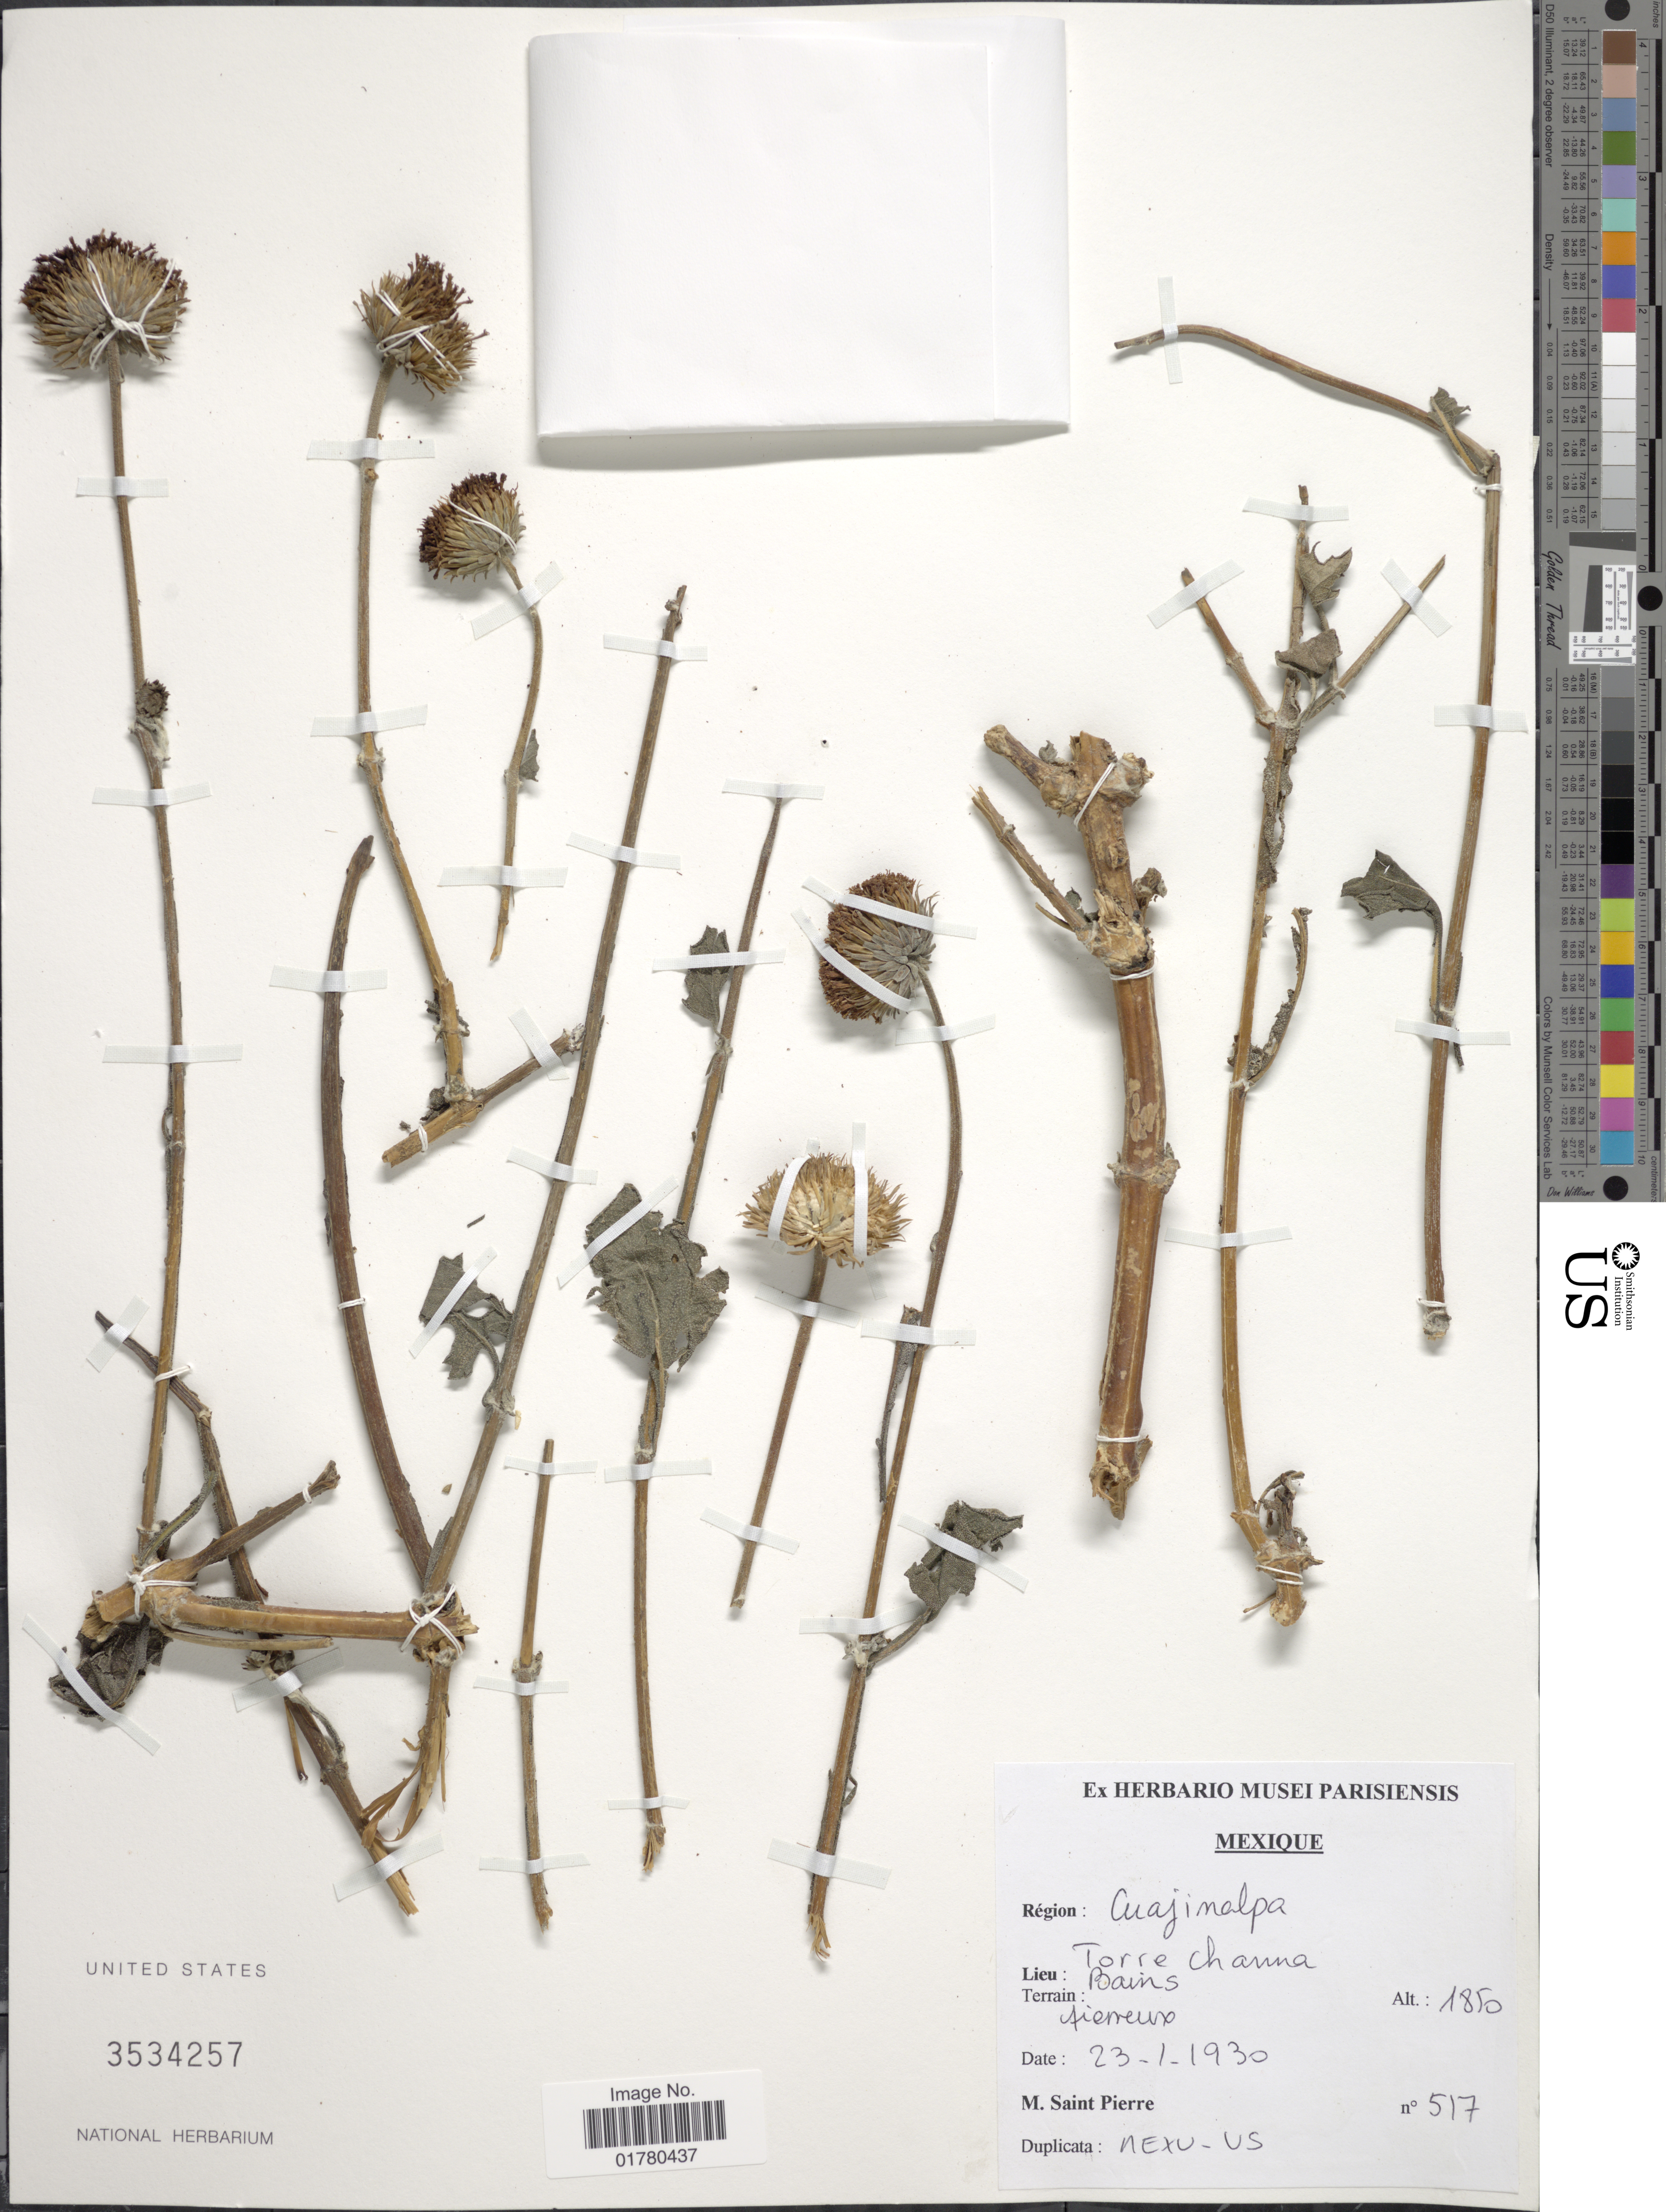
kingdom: Plantae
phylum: Tracheophyta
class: Magnoliopsida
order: Asterales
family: Asteraceae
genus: Verbesina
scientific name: Verbesina sp.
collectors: M. Saint-Pierre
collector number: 517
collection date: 1930-01-23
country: Mexico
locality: Région: Cuajinalpa, Torre Channa, Bains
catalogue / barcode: US 3534257